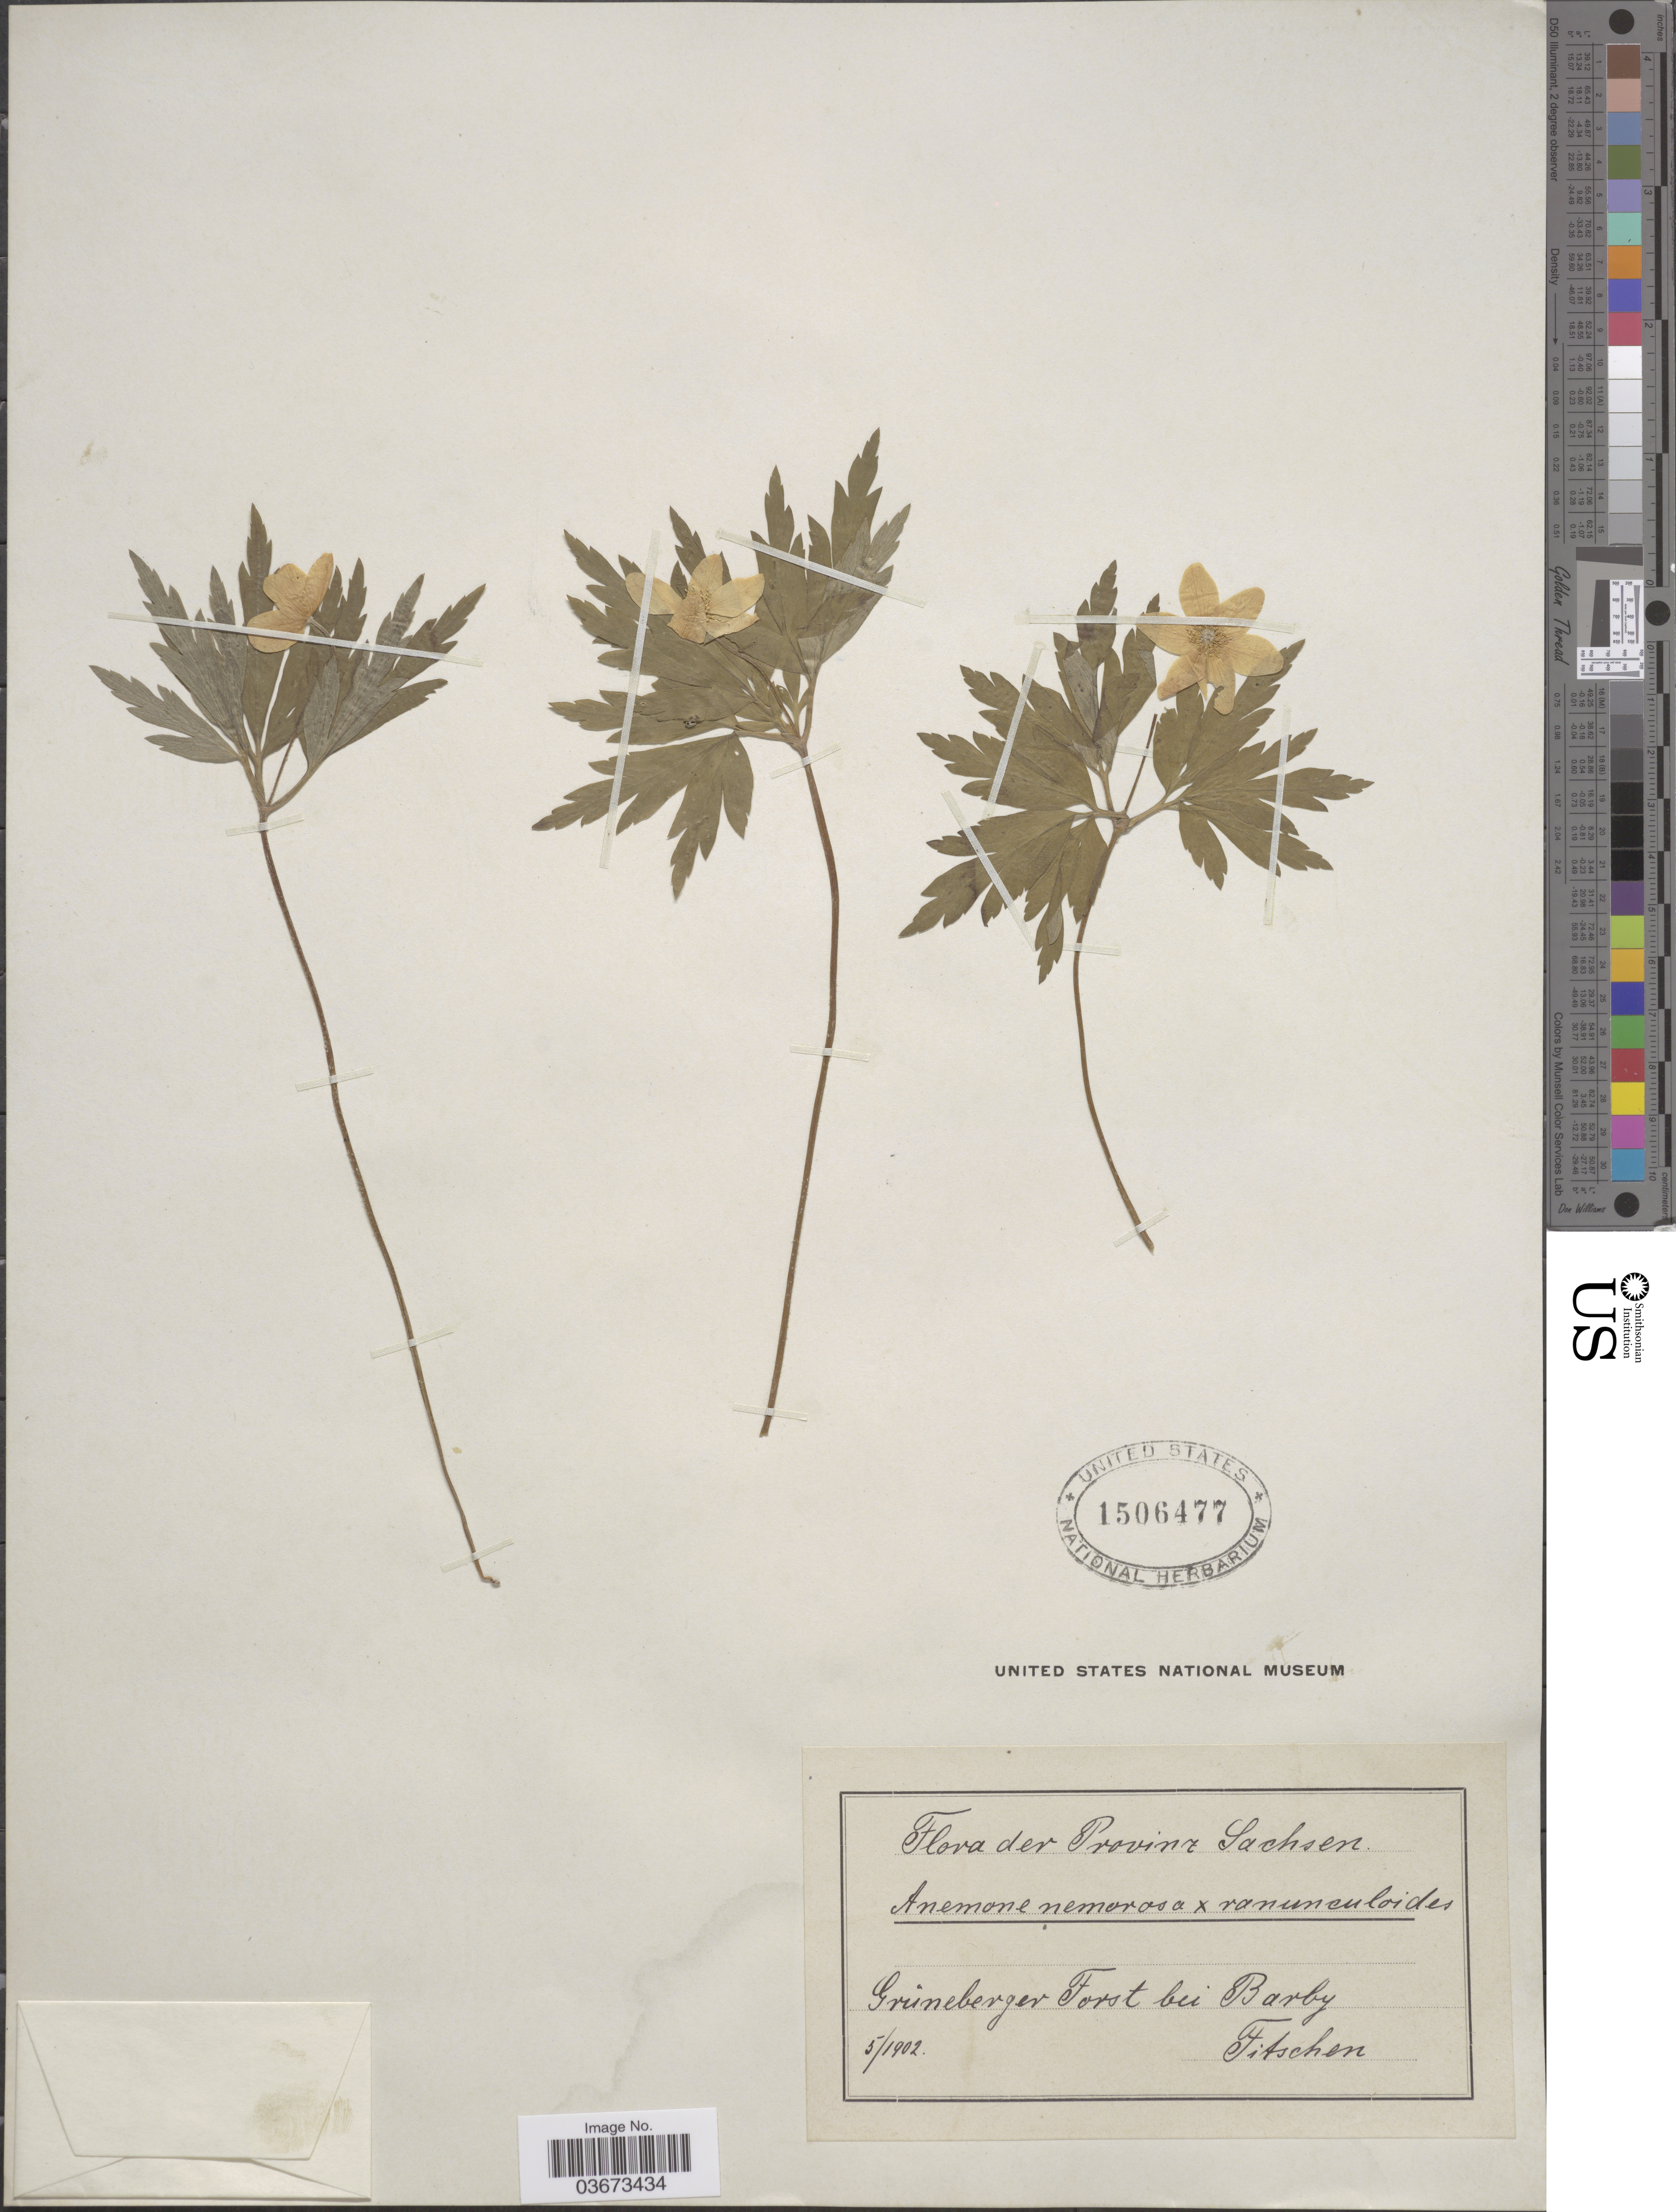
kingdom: Plantae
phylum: Tracheophyta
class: Magnoliopsida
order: Ranunculales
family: Ranunculaceae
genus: Anemone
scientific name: Anemone nemorosa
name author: L.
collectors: Fitschen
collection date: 1902-05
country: Germany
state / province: Sachsen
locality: Grüneberger Forst bei Barby.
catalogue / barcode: US 1506477